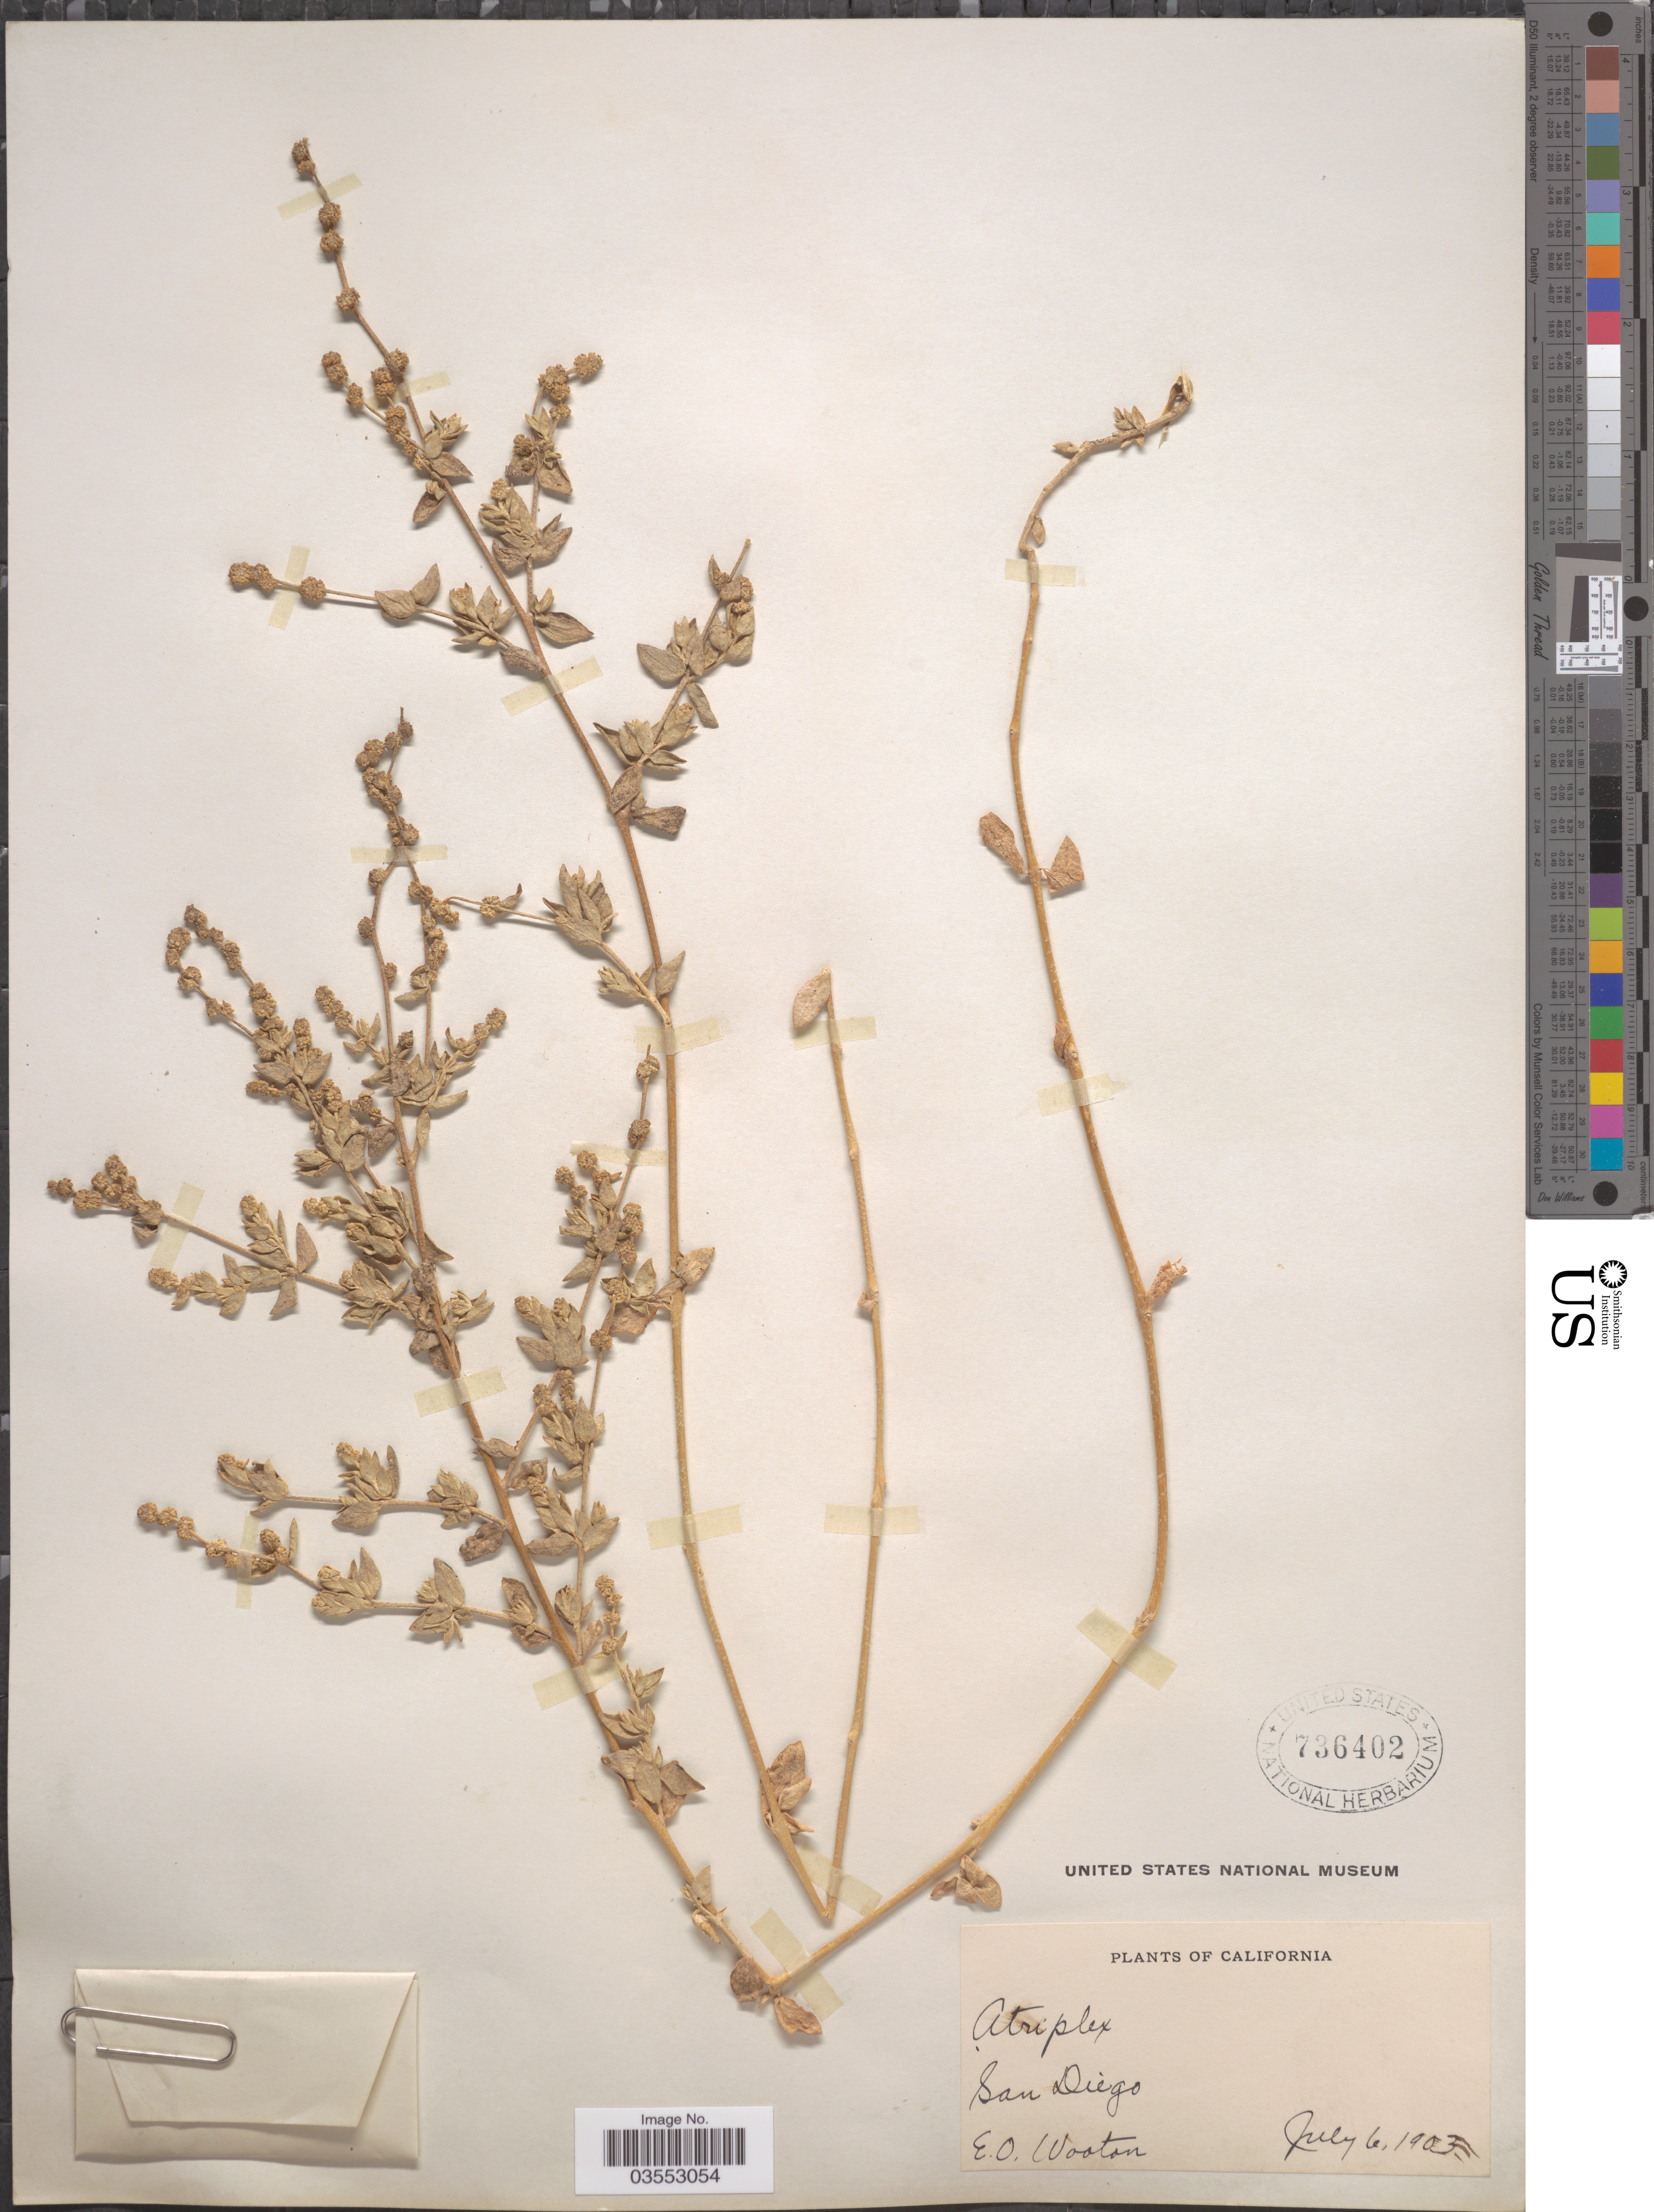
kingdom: Plantae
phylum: Tracheophyta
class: Magnoliopsida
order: Caryophyllales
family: Amaranthaceae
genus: Atriplex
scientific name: Atriplex watsonii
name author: A. Nelson ex Abrams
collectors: E. O. Wooton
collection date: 1903-07-06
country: United States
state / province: California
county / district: San Diego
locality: San Diego.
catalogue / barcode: US 736402